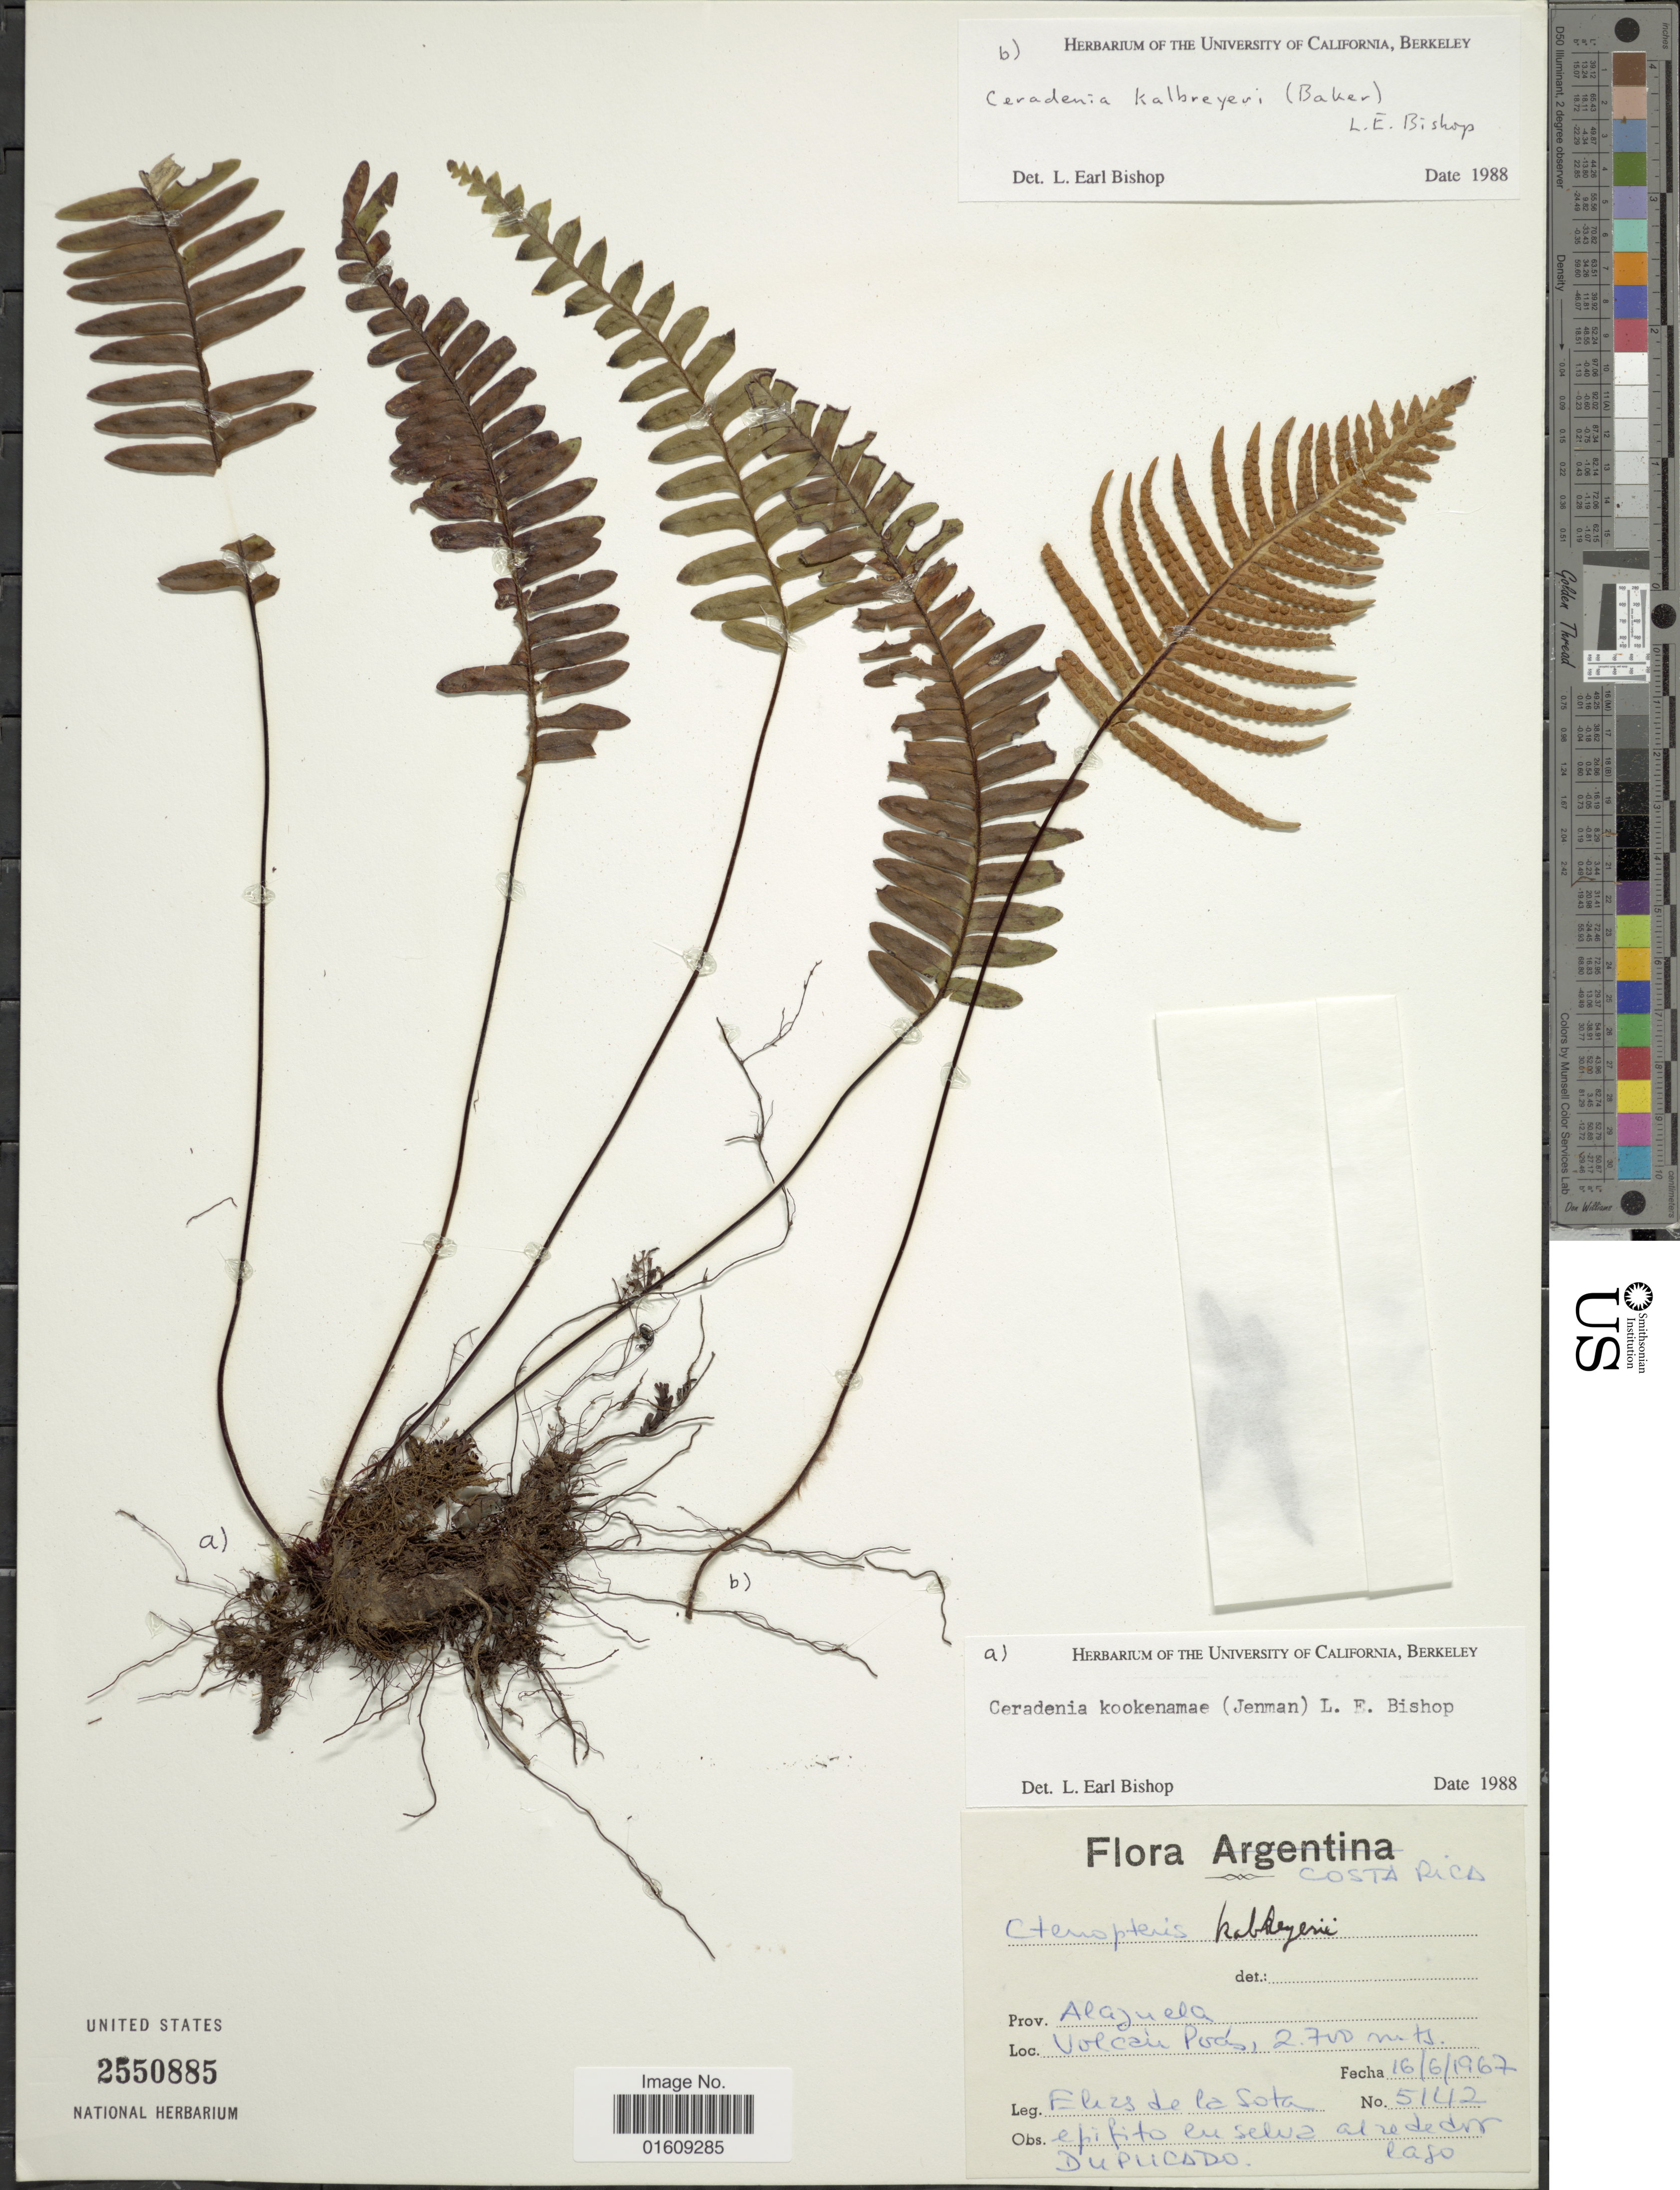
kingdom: Plantae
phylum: Tracheophyta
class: Polypodiopsida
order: Polypodiales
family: Polypodiaceae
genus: Ceradenia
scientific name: Ceradenia kookenamae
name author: (Jenman) L.E. Bishop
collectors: E. R. de la Sota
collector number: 5142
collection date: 1967-06-16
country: Costa Rica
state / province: Alajuela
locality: Costa Rica, Prov. Alajuela, Volcán Poás.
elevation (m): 2700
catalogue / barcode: US 2550885